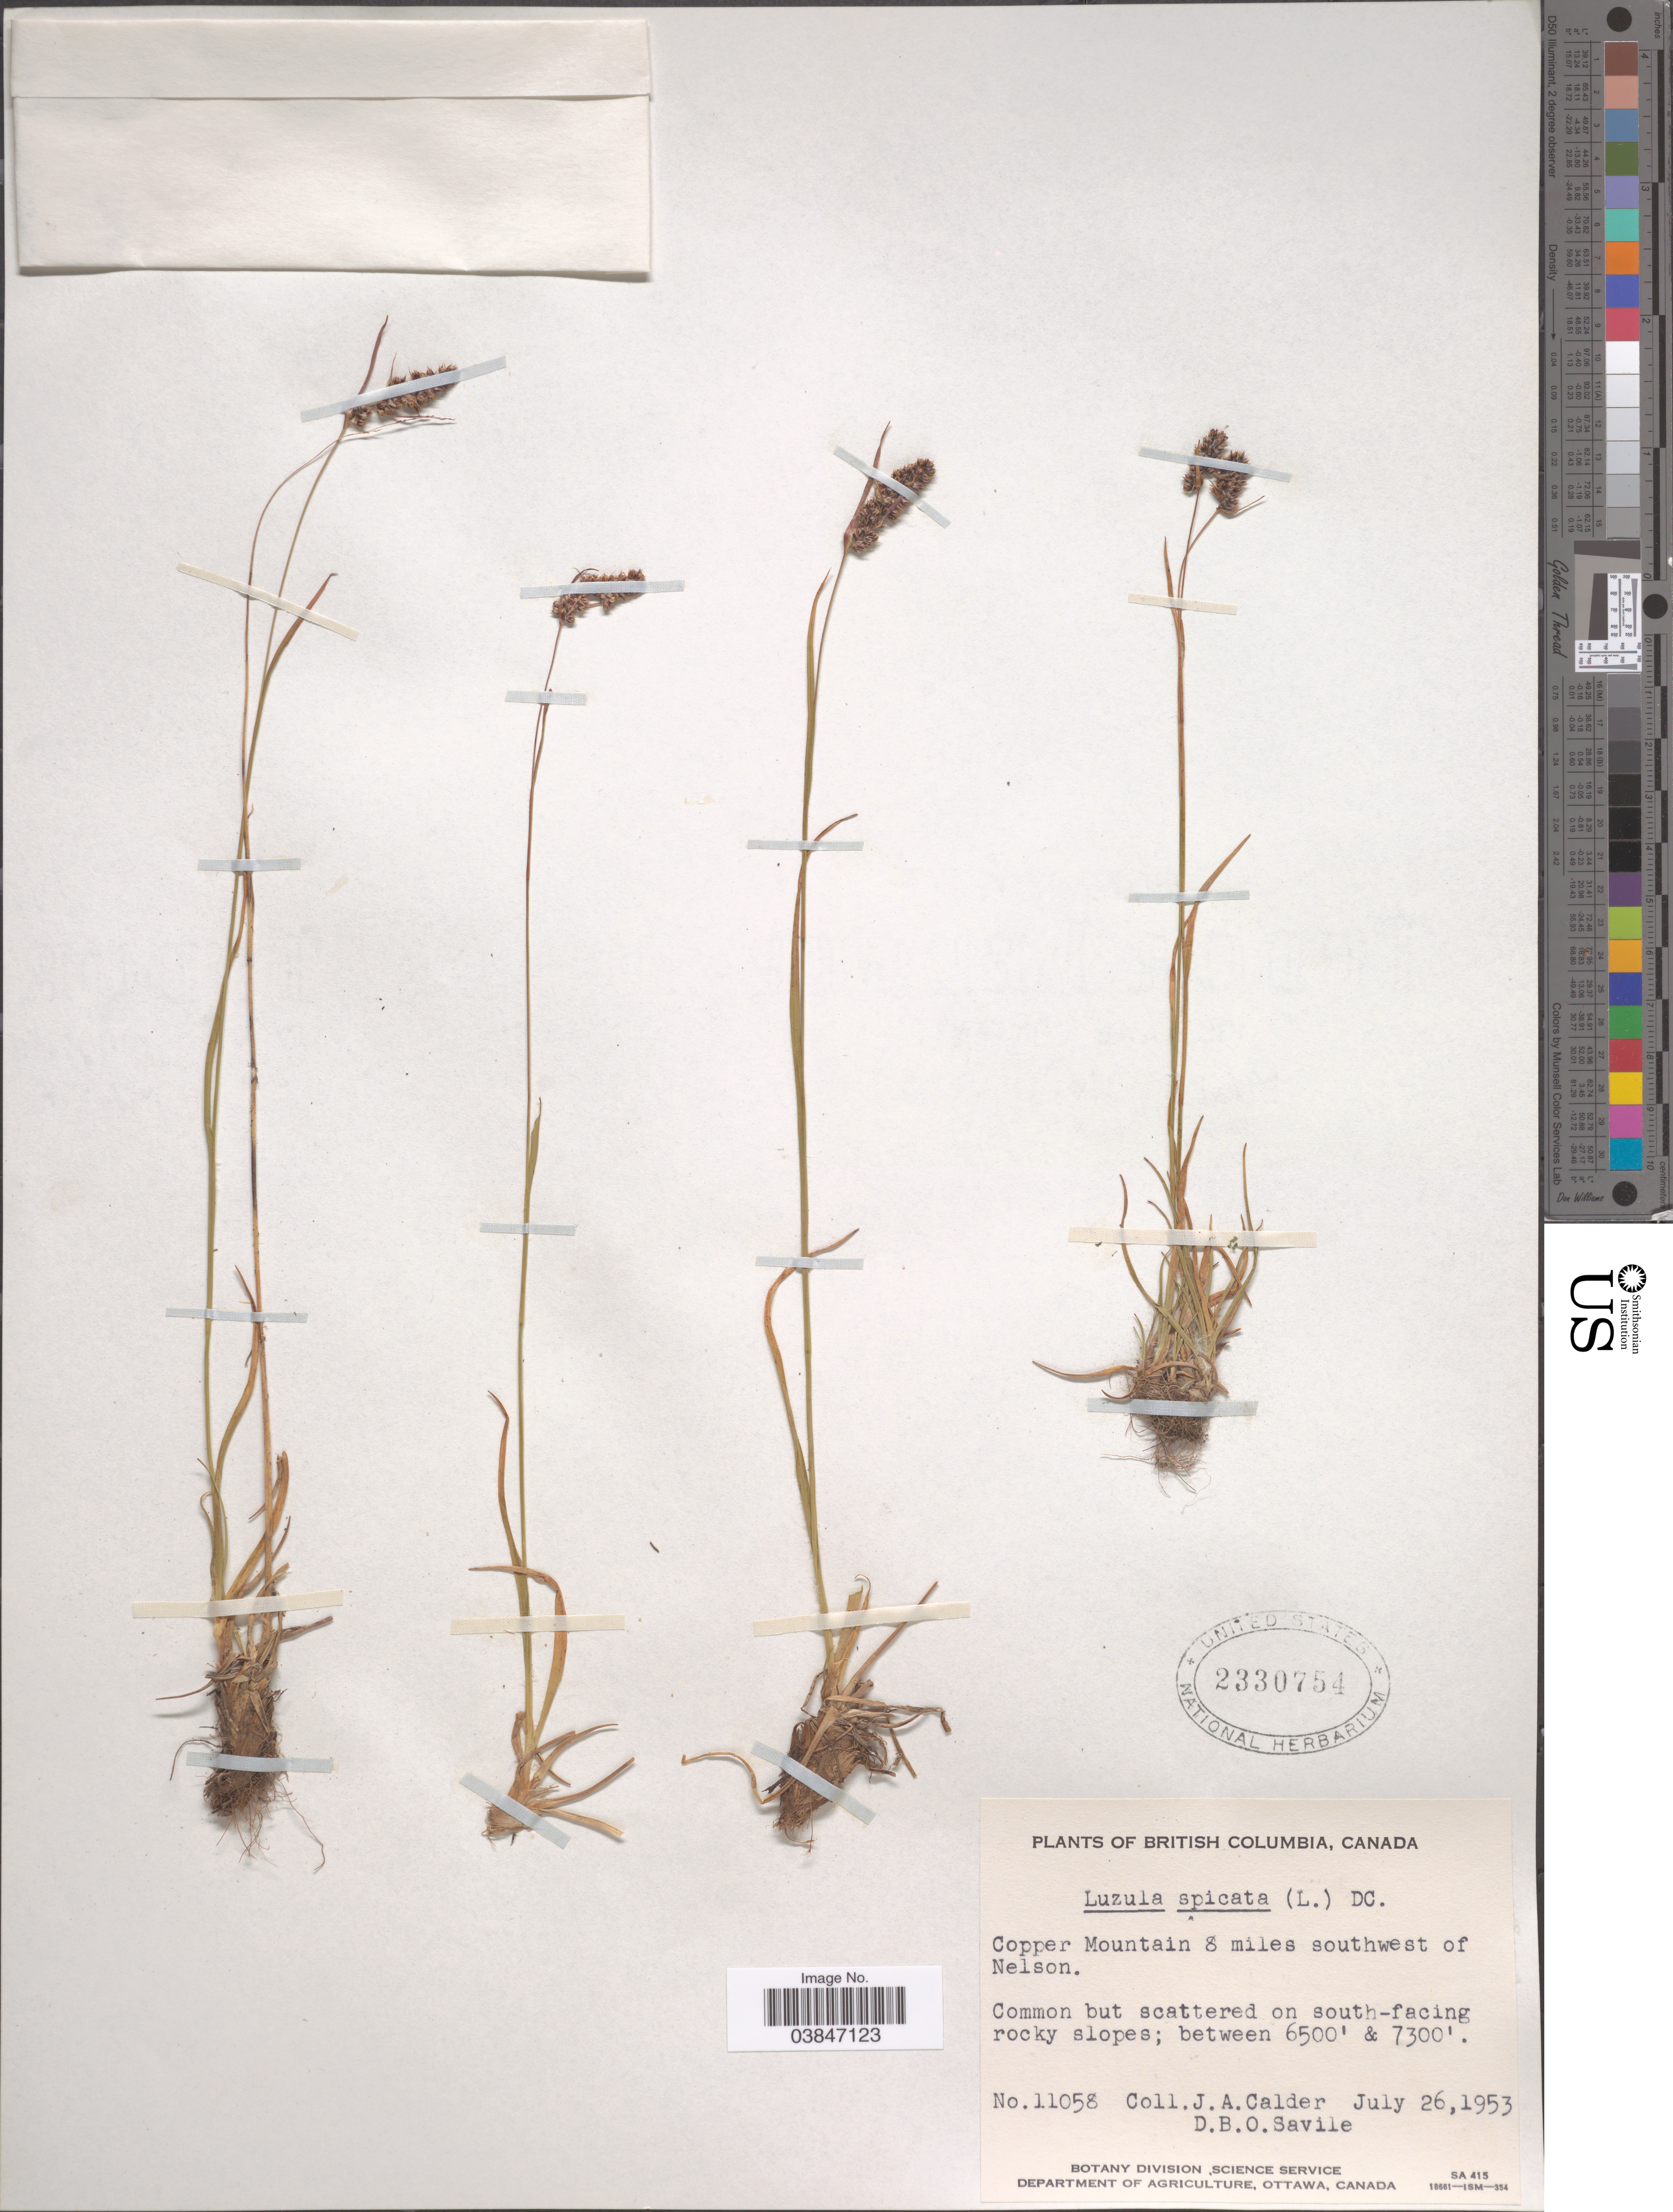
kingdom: Plantae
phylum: Tracheophyta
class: Liliopsida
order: Poales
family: Juncaceae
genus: Luzula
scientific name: Luzula spicata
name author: (L.) DC.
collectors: J. A. Calder & D. Savile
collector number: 11058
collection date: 1953-07-26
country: Canada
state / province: British Columbia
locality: Copper Mountain 8 miles southwest of Nelson. Scattered on south-facing rocky slopes.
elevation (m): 1981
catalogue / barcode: US 2330754